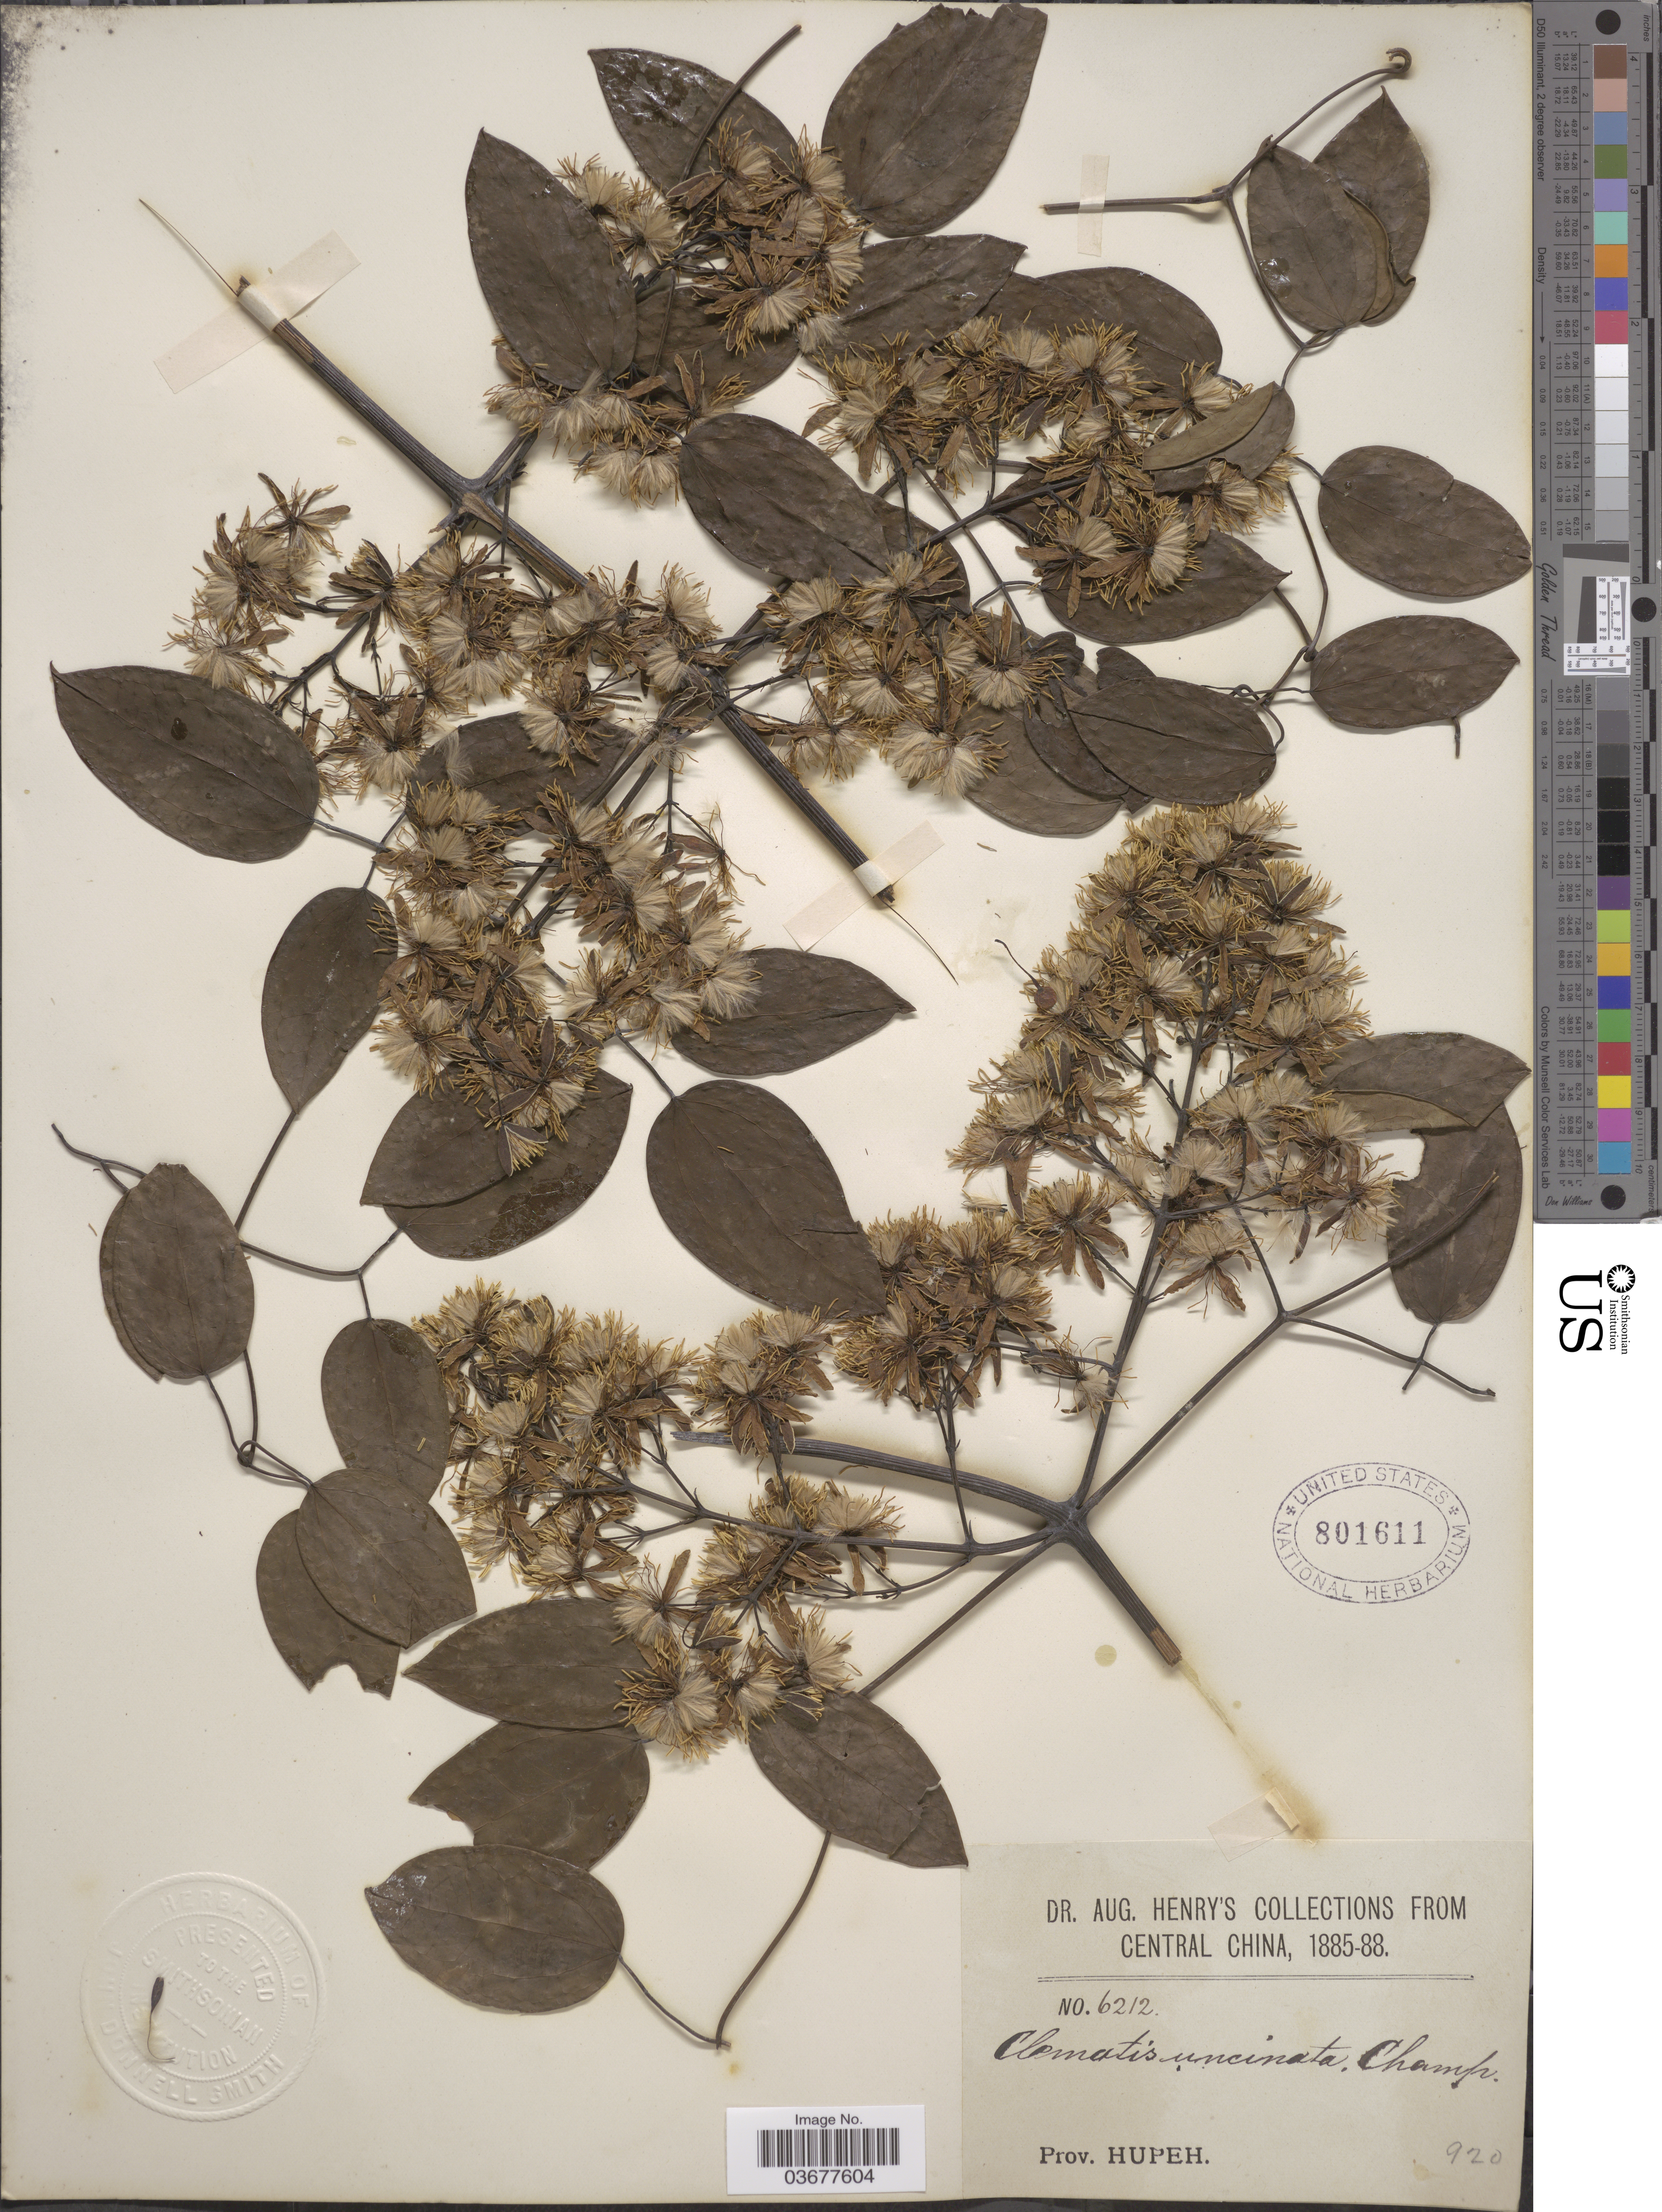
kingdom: Plantae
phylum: Tracheophyta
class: Magnoliopsida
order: Ranunculales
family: Ranunculaceae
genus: Clematis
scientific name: Clematis uncinata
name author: Champ. ex Benth.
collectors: A. Henry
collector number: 6212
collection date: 1885/1888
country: China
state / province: Hubei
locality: Central China. Prov. Hupeh.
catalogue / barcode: US 801611